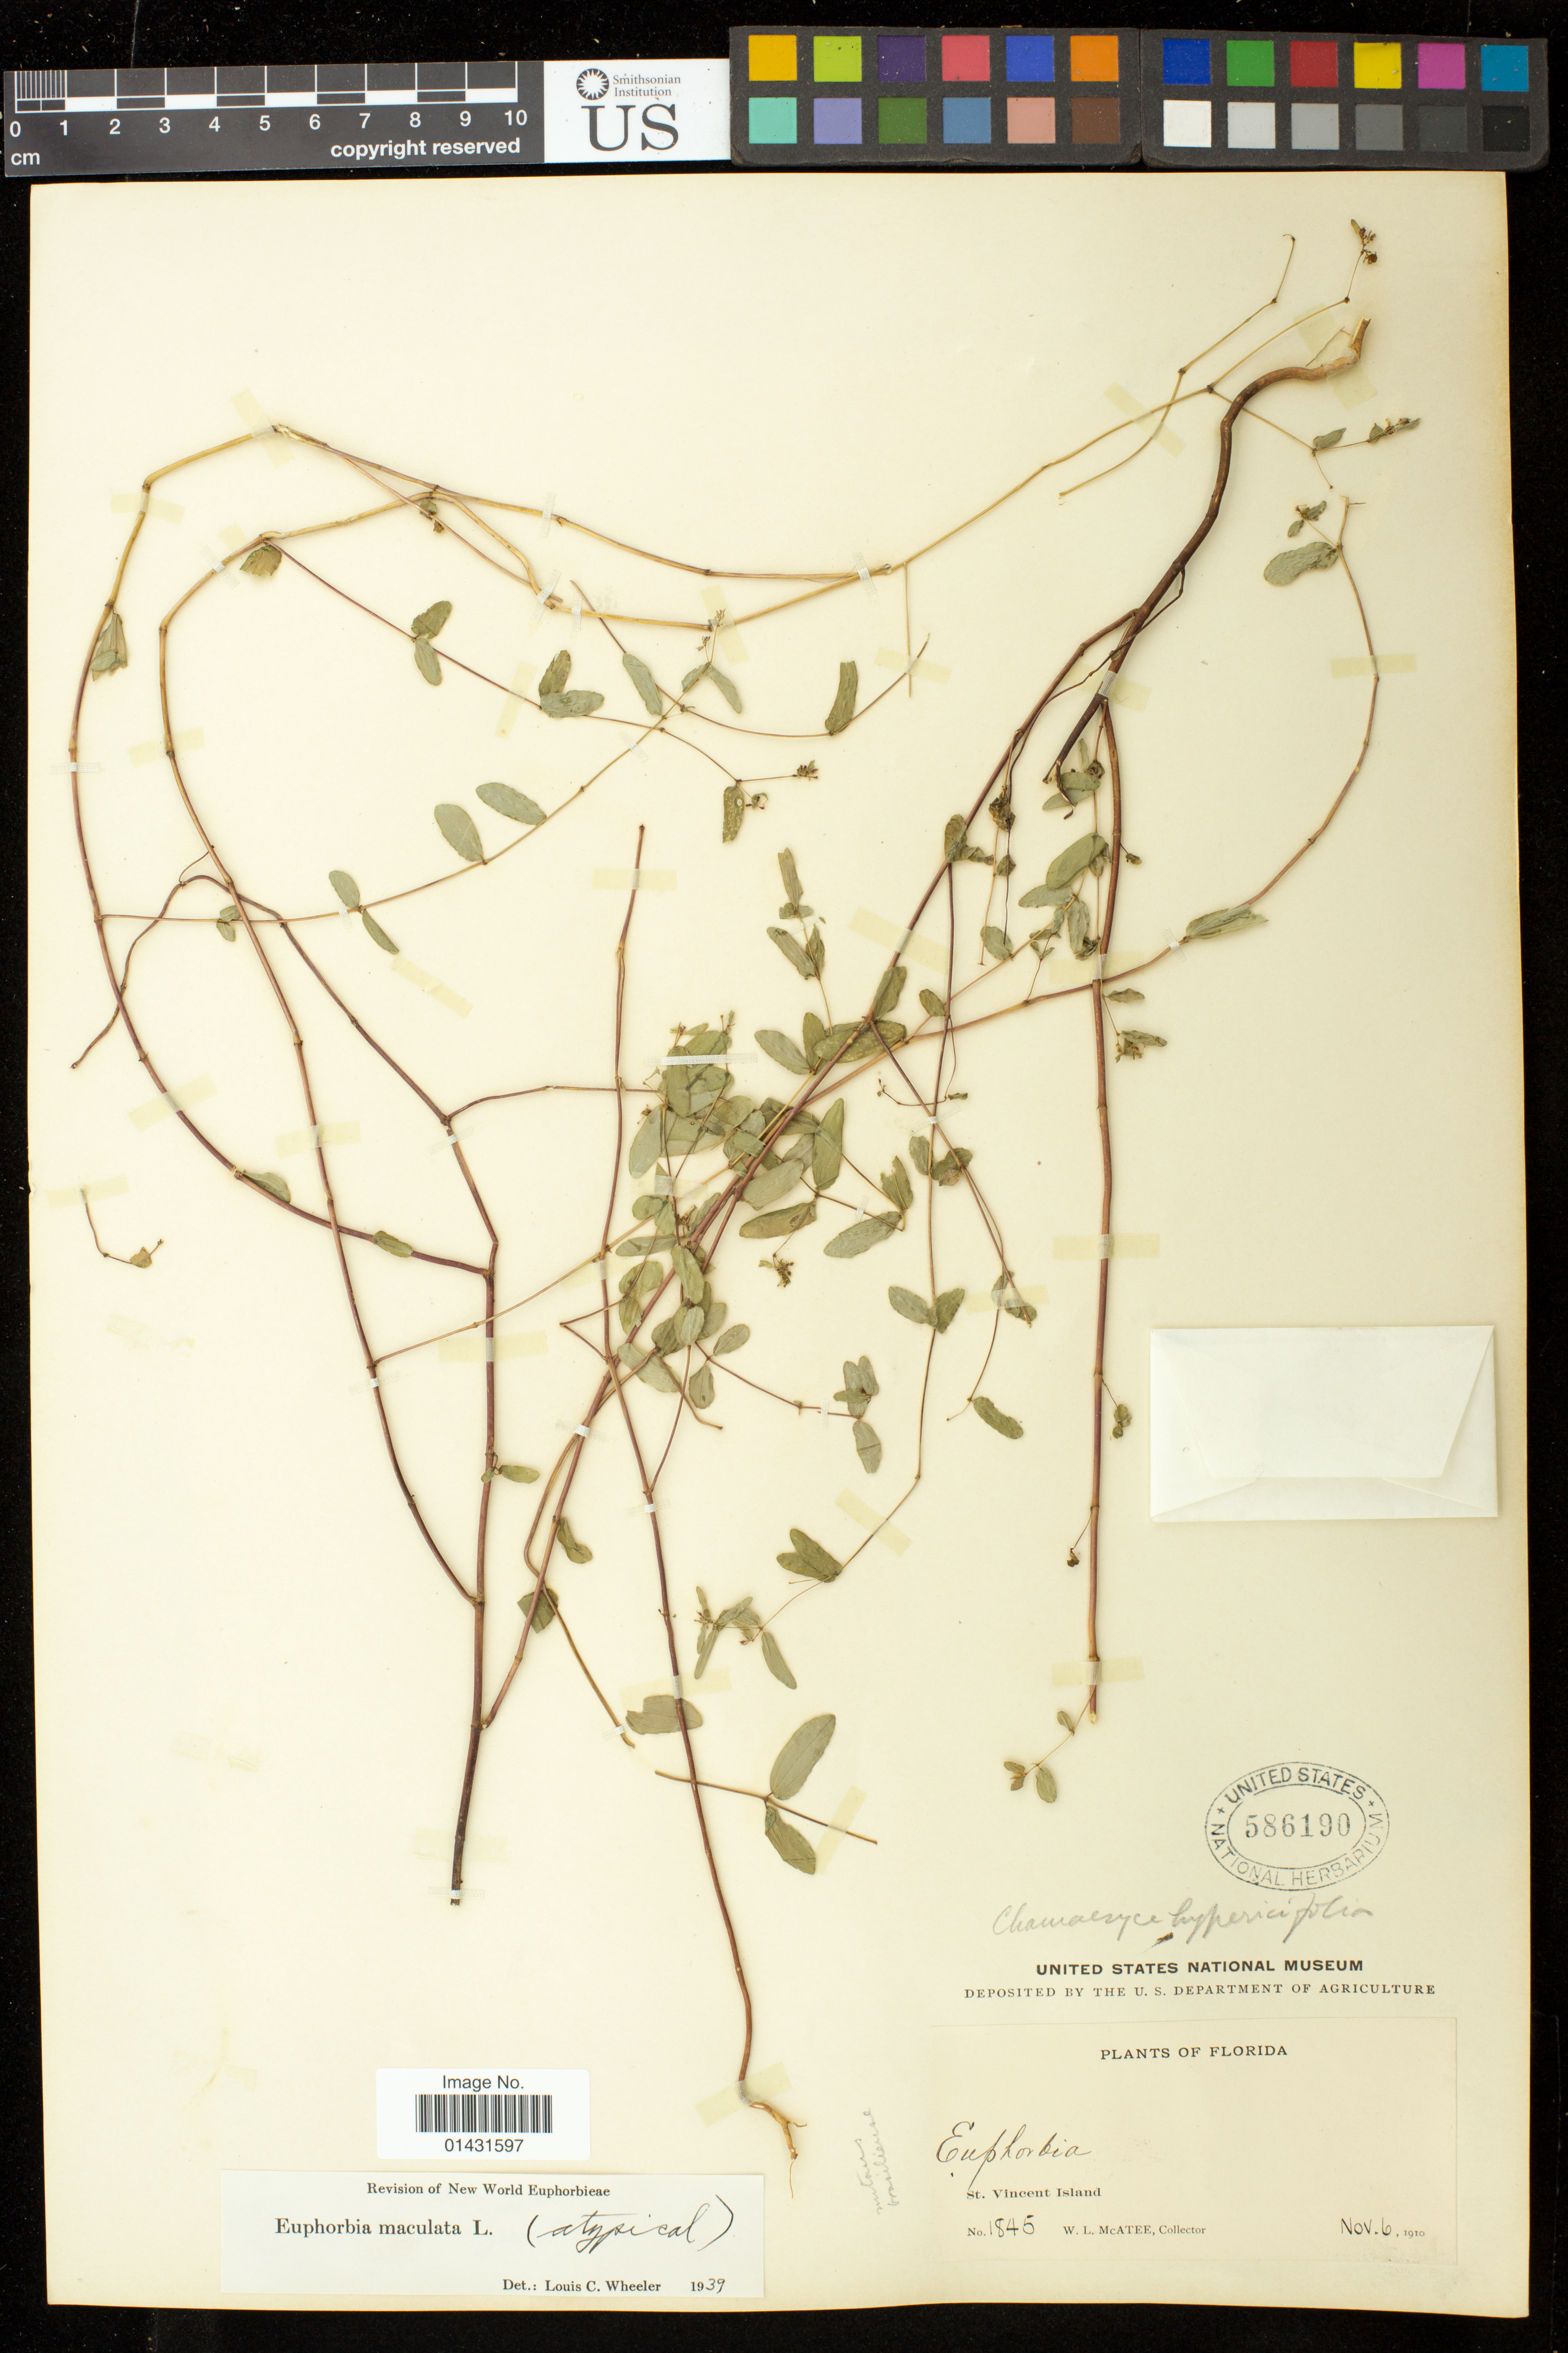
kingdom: Plantae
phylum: Tracheophyta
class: Magnoliopsida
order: Malpighiales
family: Euphorbiaceae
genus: Euphorbia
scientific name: Euphorbia hypericifolia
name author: L.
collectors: W. McAtee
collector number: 1845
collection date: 1910-11-06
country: United States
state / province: Florida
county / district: Franklin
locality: St. Vincent Island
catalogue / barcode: US 586190